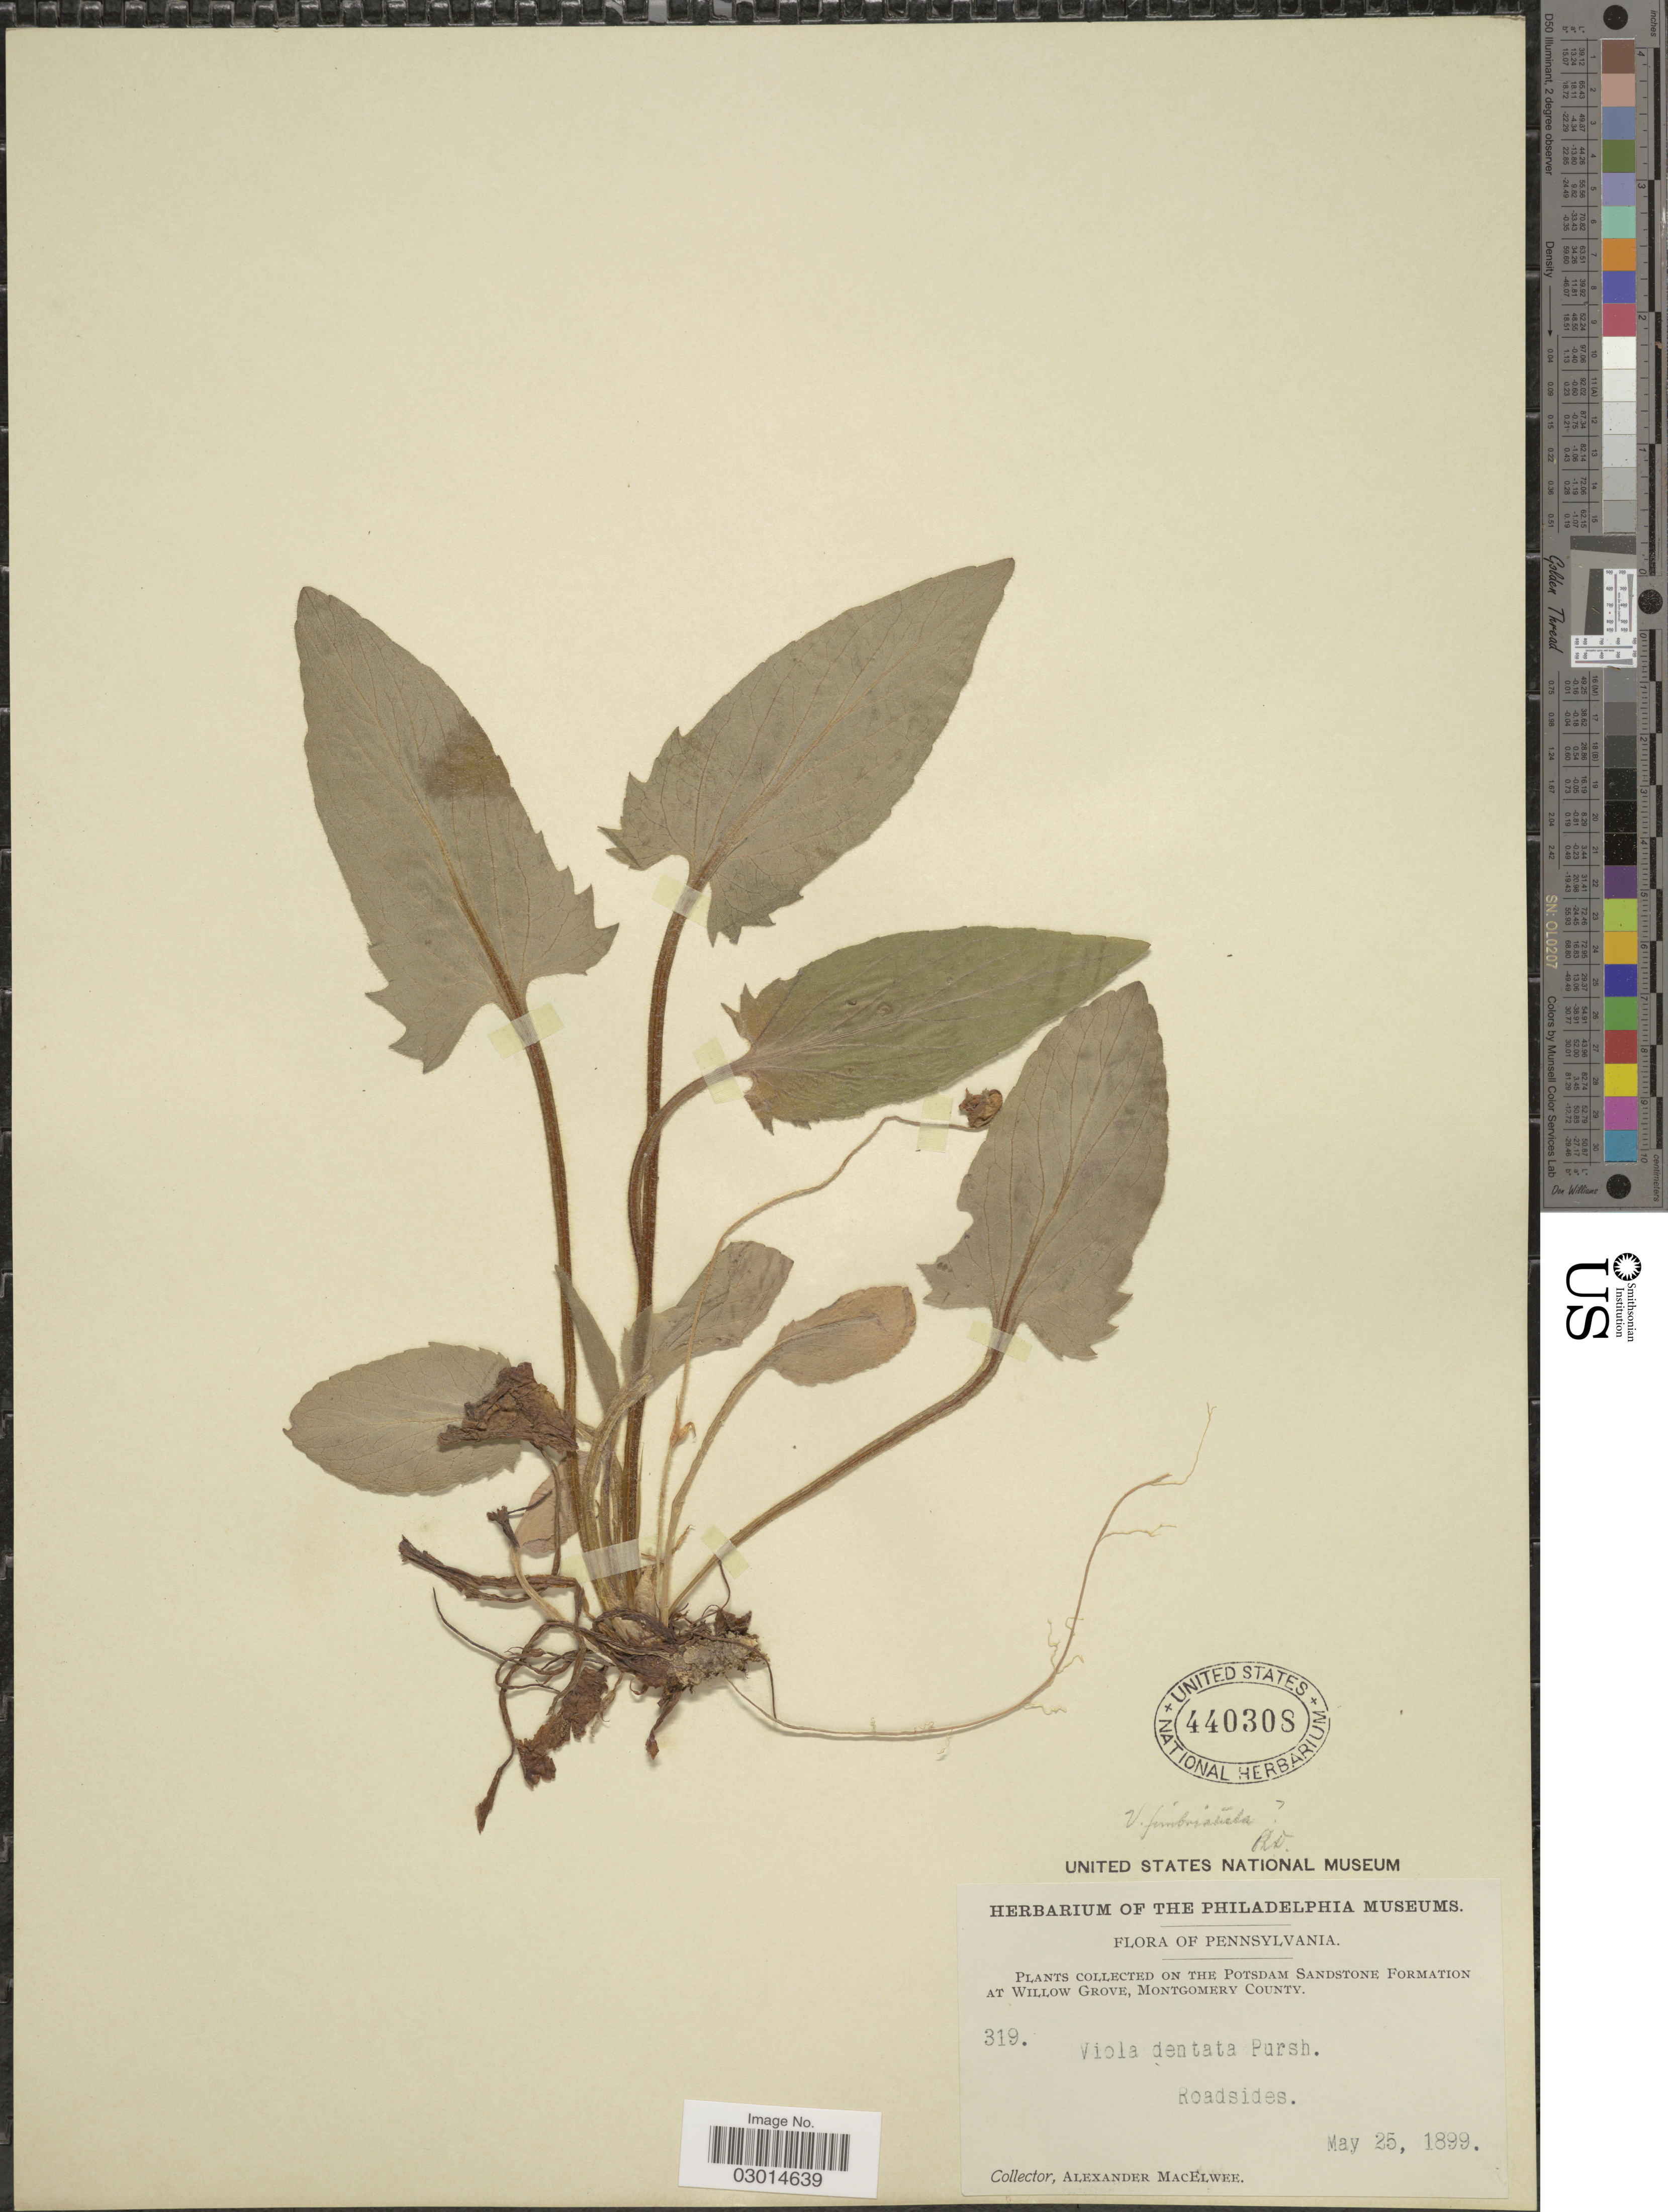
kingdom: Plantae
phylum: Tracheophyta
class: Magnoliopsida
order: Malpighiales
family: Violaceae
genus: Viola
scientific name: Viola dentata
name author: Pursh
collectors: A. MacElwee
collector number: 319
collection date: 1899-05-25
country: United States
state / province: Pennsylvania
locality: On the Potsdam Sandstone Formation at Willow Grove, Montgomery County. Roadsides.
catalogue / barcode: US 440308